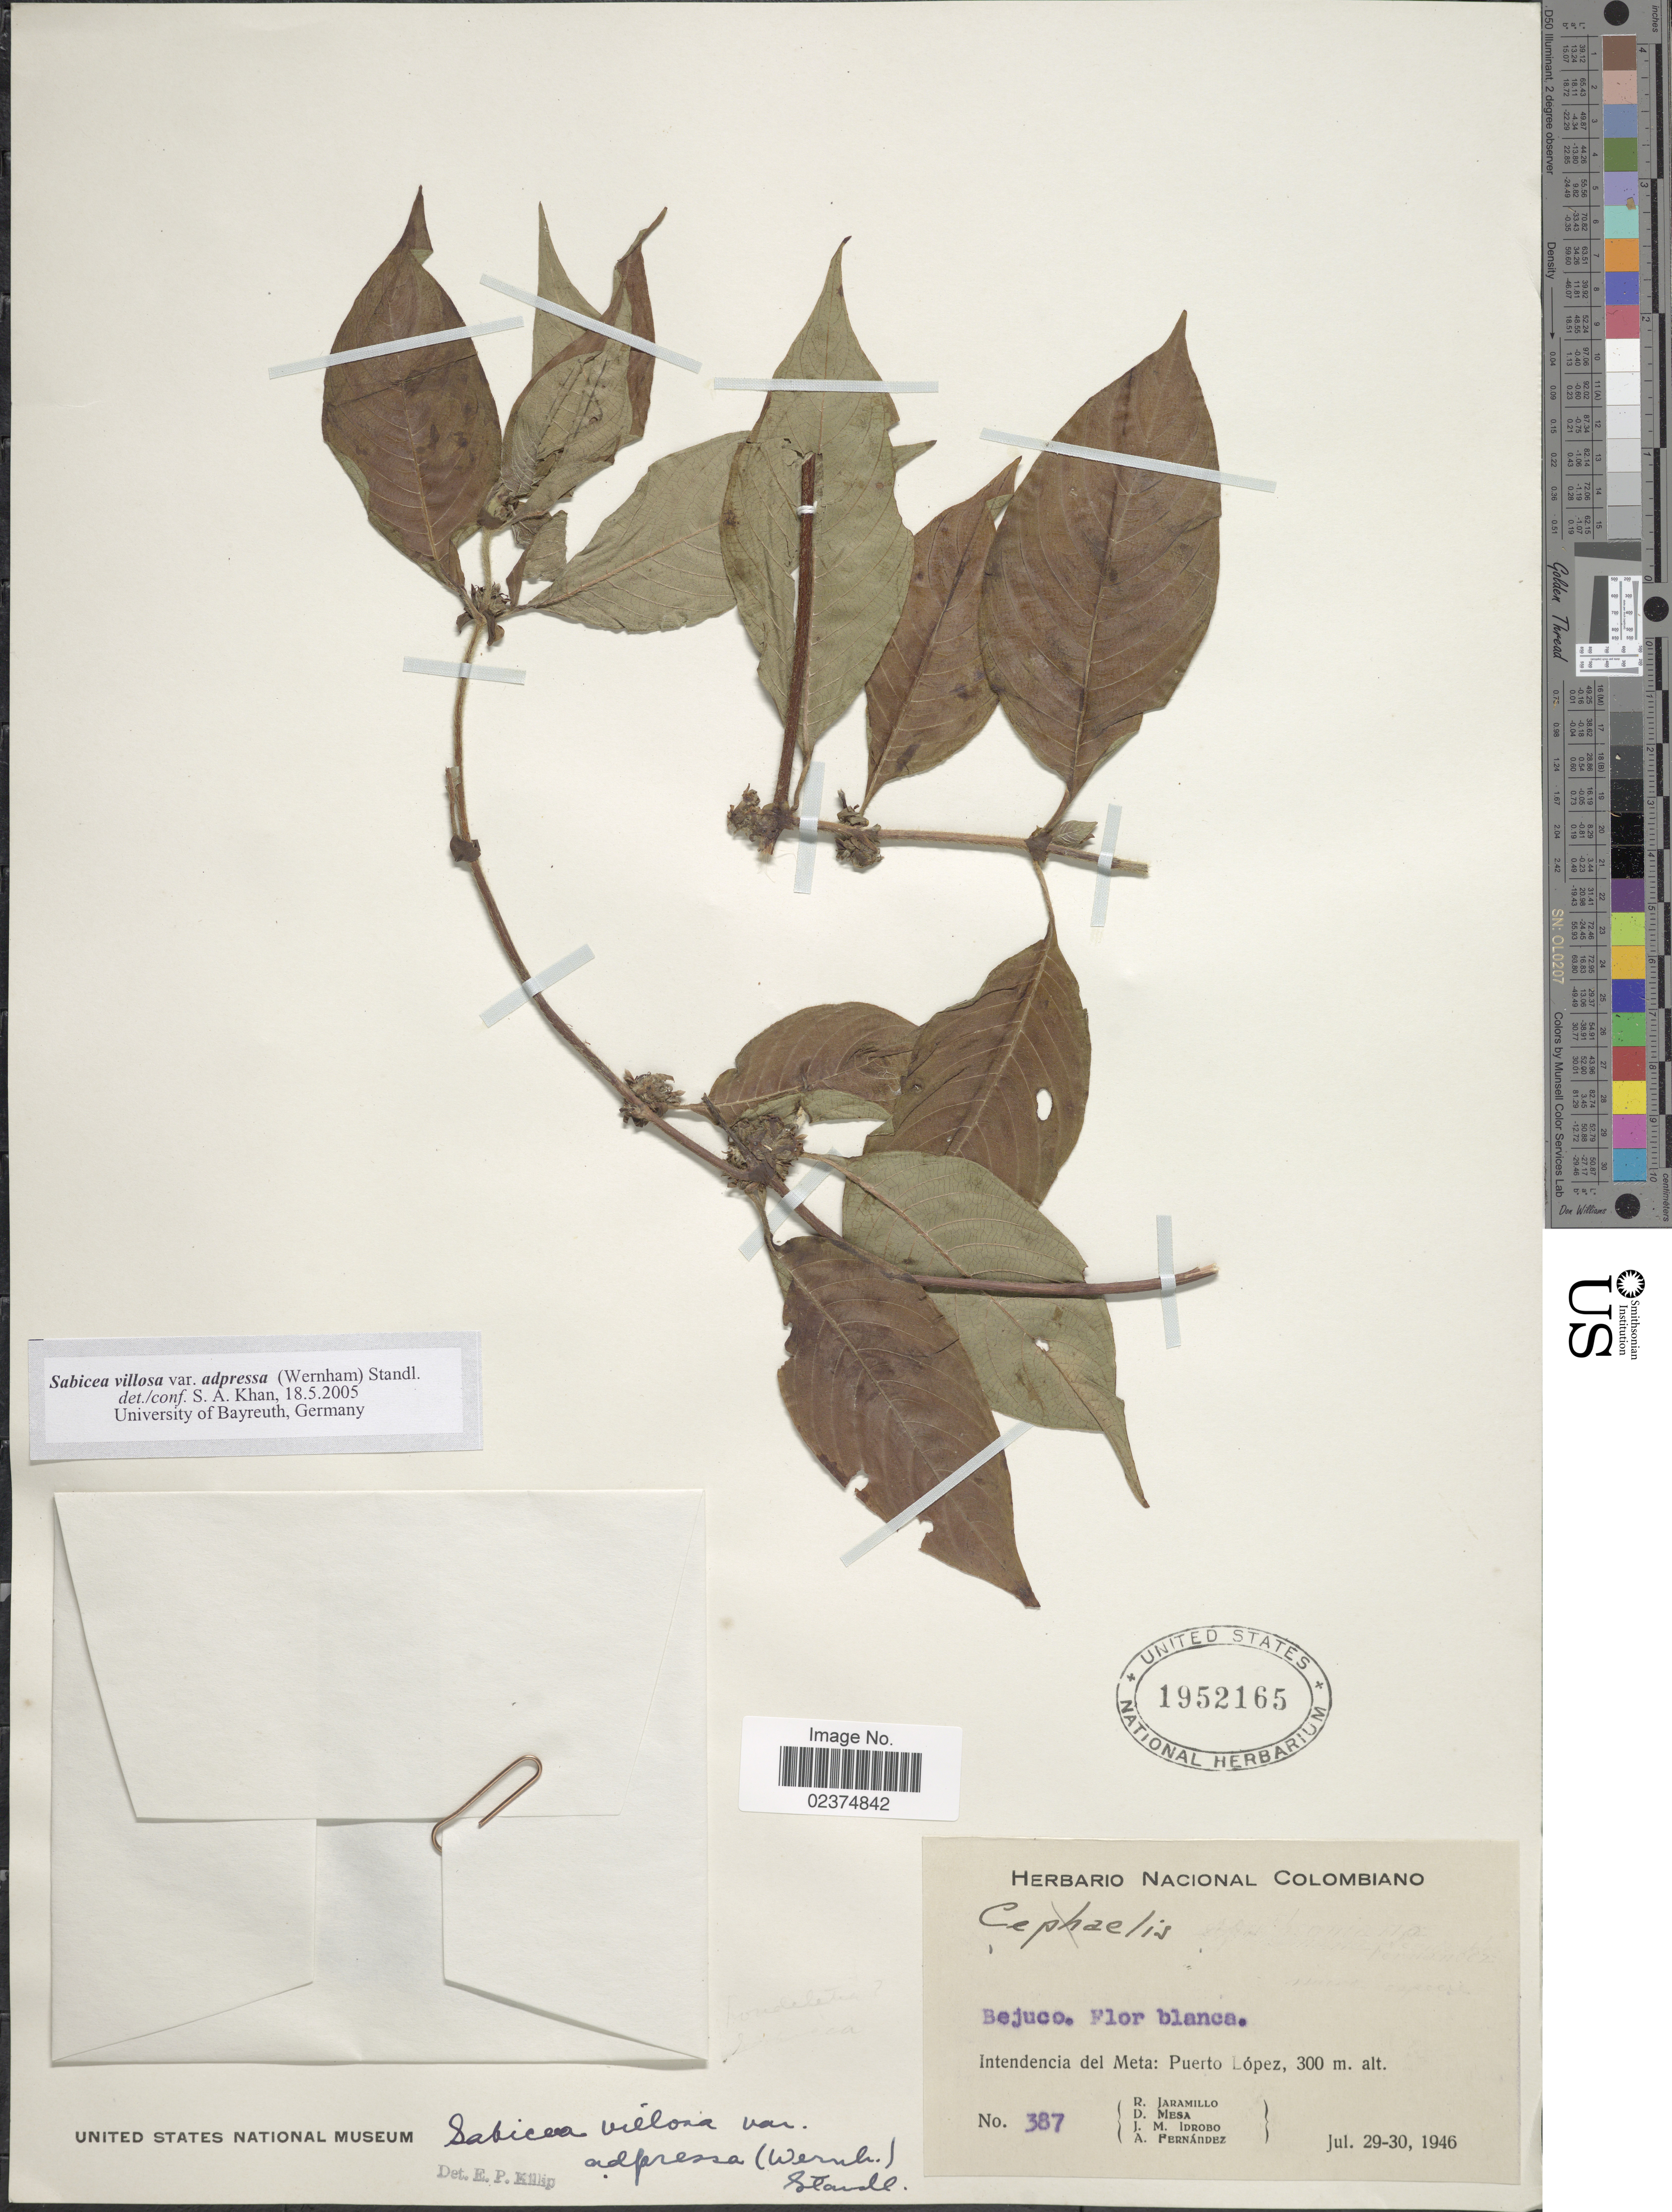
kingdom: Plantae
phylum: Tracheophyta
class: Magnoliopsida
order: Gentianales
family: Rubiaceae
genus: Sabicea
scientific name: Sabicea villosa var. adpressa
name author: (Wernham) Standl.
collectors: R. Jaramillo M., D. Mesa, J. M. Idrobo & A. Fernández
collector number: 387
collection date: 1946-07-29/1946-07-30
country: Colombia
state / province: Meta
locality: Intendencia del Meta: Puerto Lopez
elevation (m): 300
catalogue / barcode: US 1952165